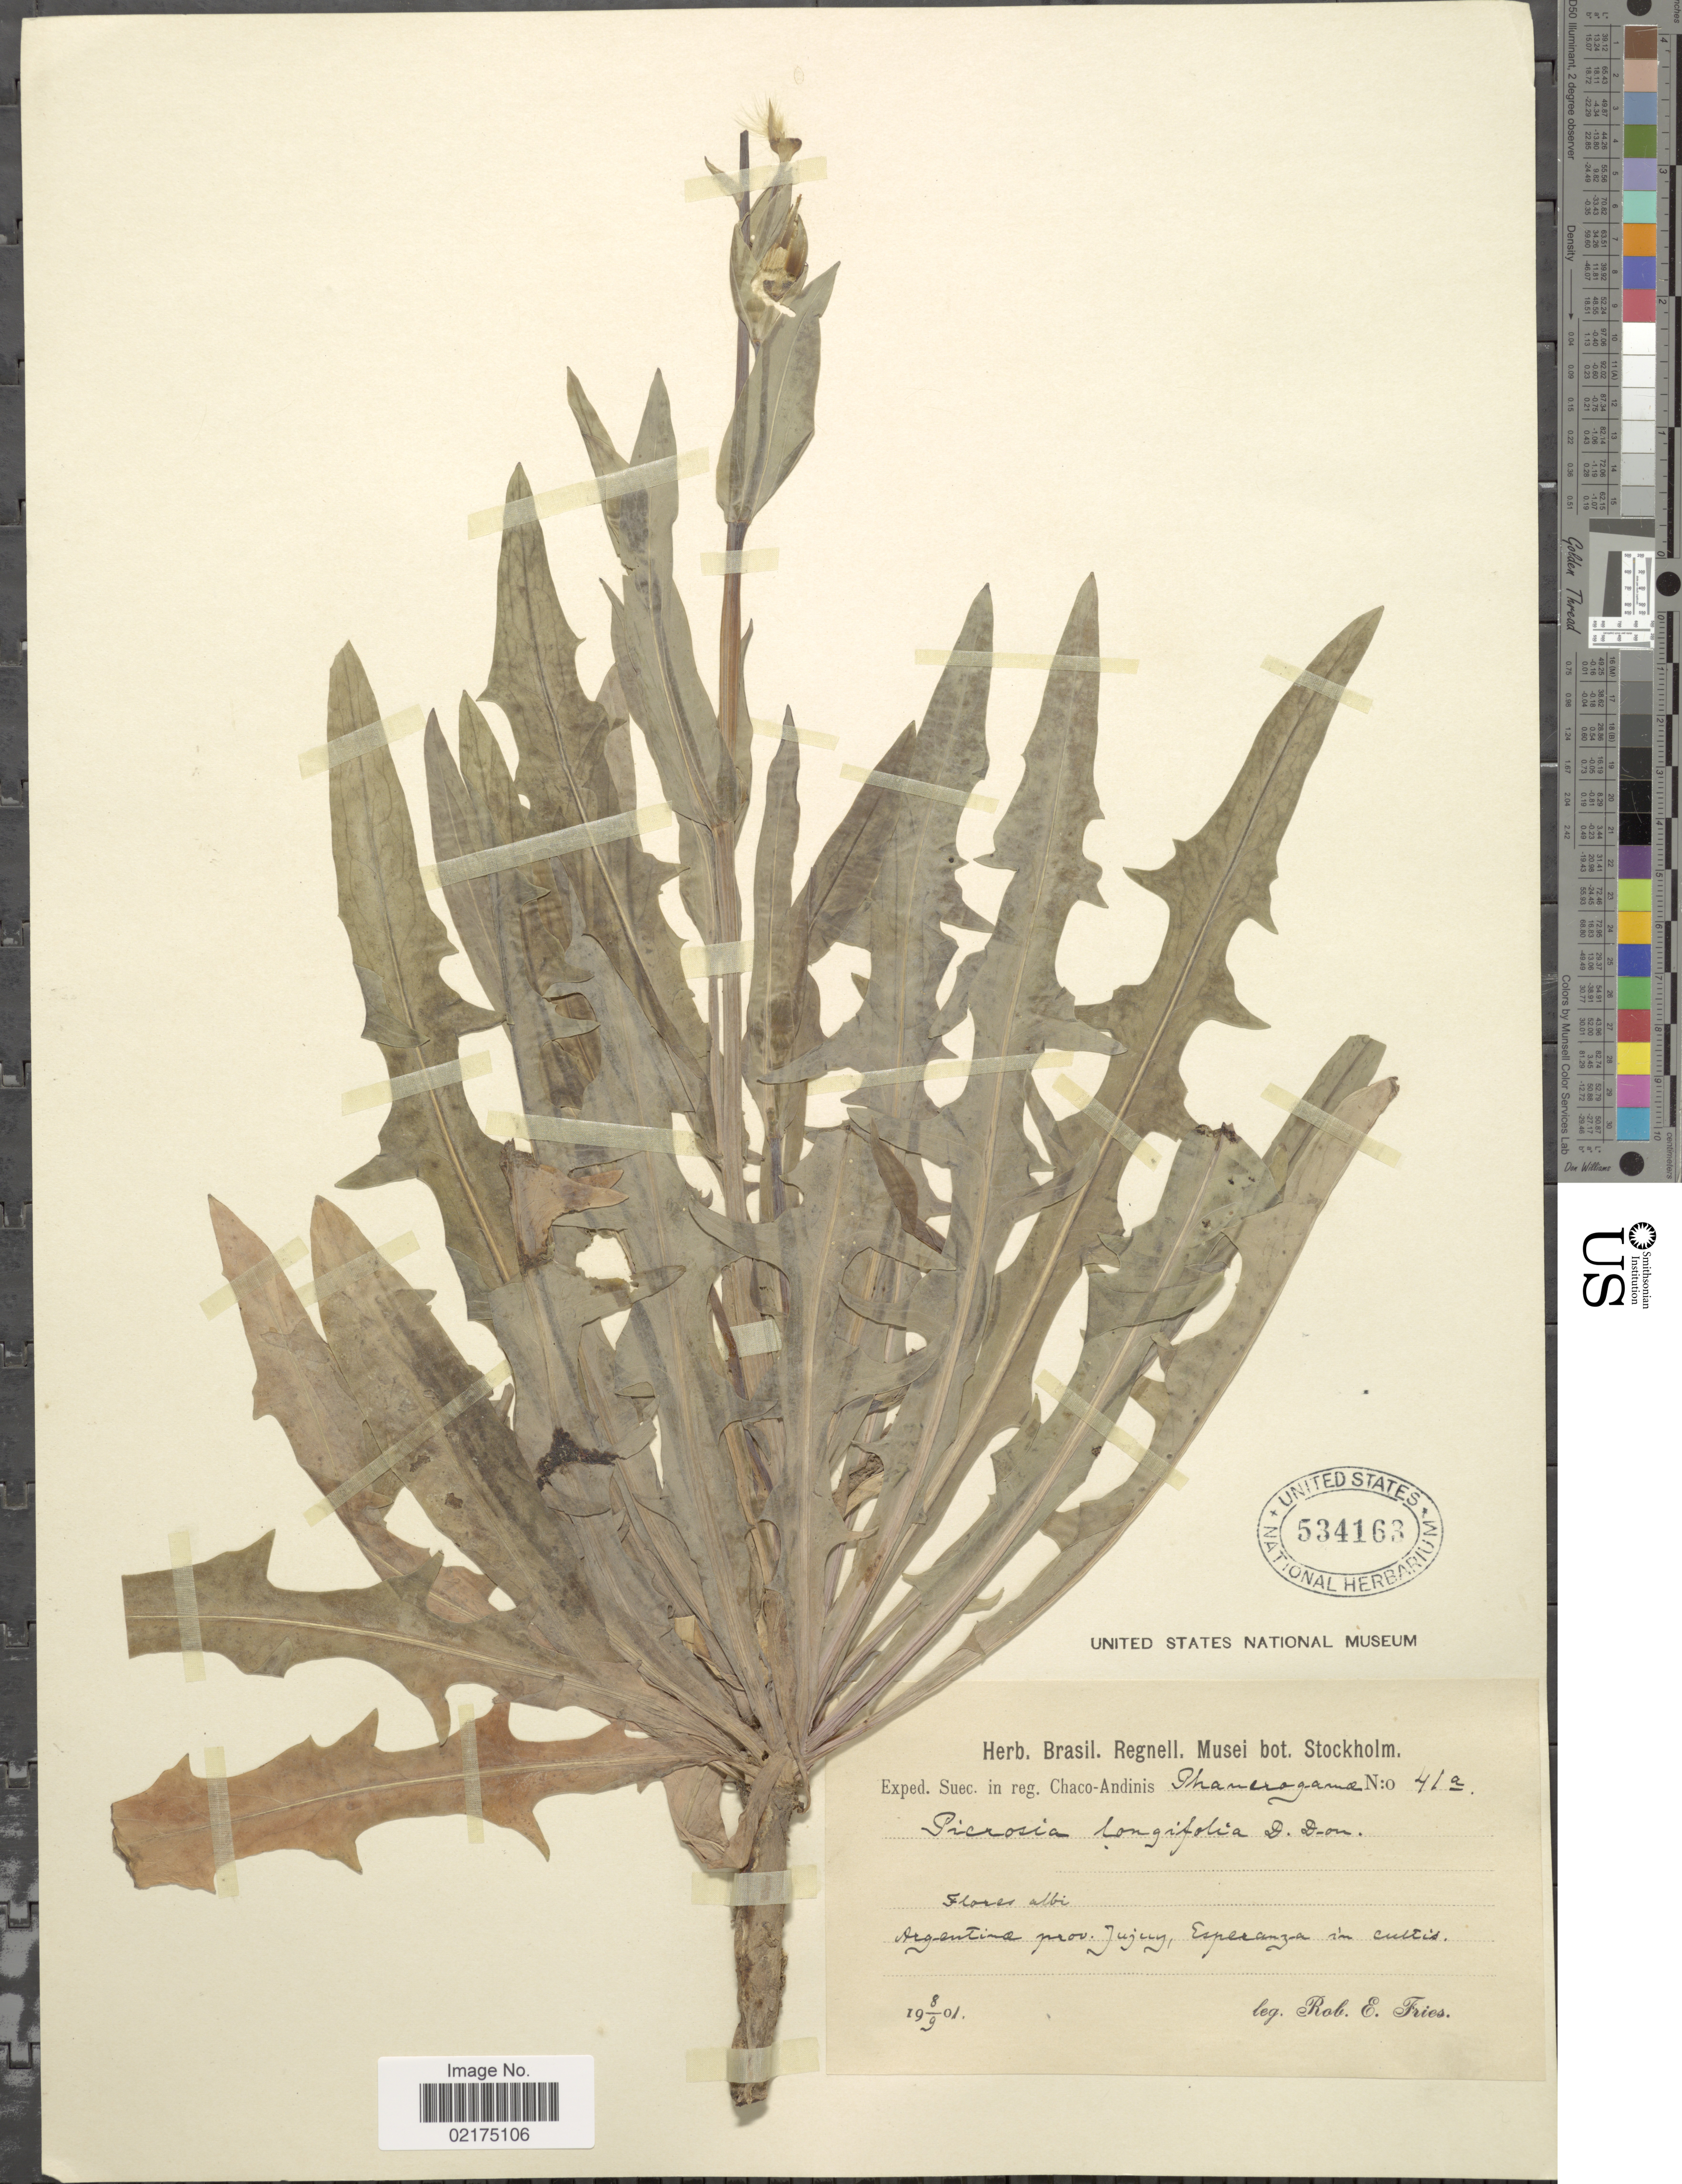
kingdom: Plantae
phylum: Tracheophyta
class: Magnoliopsida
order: Asterales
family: Asteraceae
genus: Picrosia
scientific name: Picrosia longifolia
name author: D. Don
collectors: R. E. Fries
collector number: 41a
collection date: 1901-09-08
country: Argentina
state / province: Jujuy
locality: Suec. in reg. Chaco-Andinis Phanorogramæ.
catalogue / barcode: US 534163